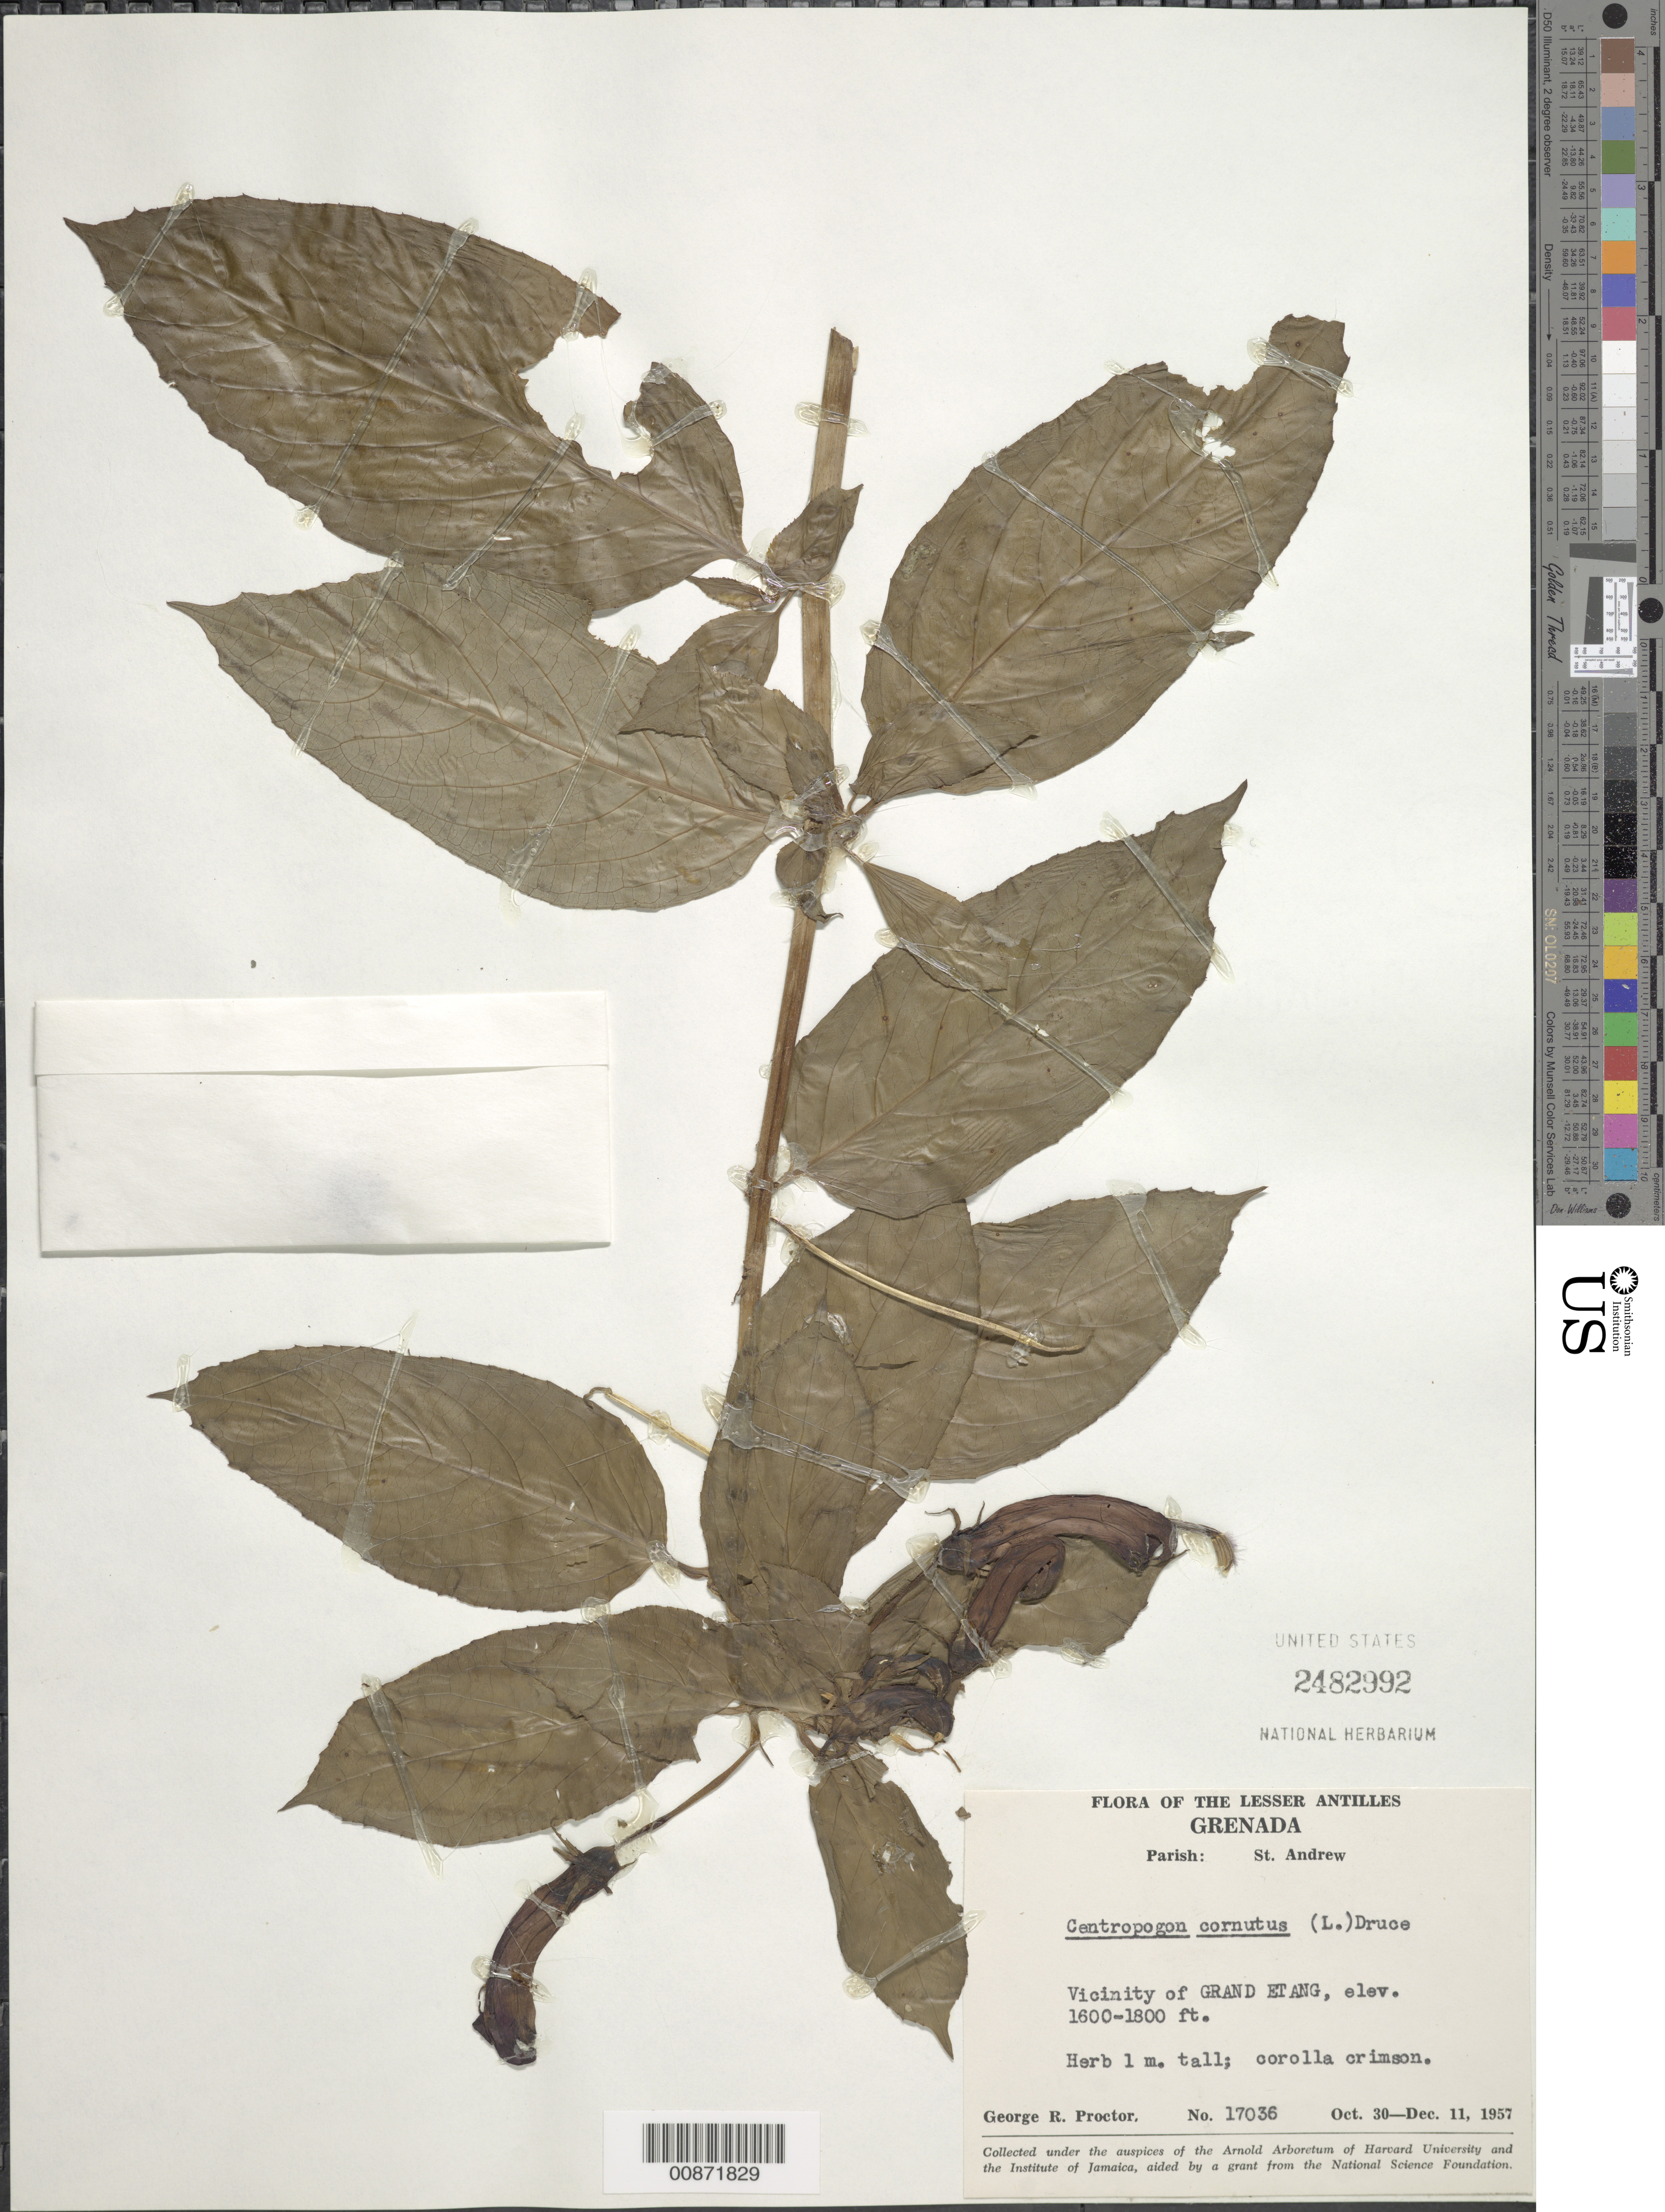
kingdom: Plantae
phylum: Tracheophyta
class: Magnoliopsida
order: Asterales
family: Campanulaceae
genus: Centropogon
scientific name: Centropogon cornutus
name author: (L.) Druce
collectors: G. R. Proctor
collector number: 17036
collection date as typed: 30 Oct 1957 to 11 Dec 1957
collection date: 1957-10-30/1957-12-11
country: Grenada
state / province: Saint Andrew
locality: Vicinity of Grand Etang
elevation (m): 488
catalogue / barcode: US 2482992